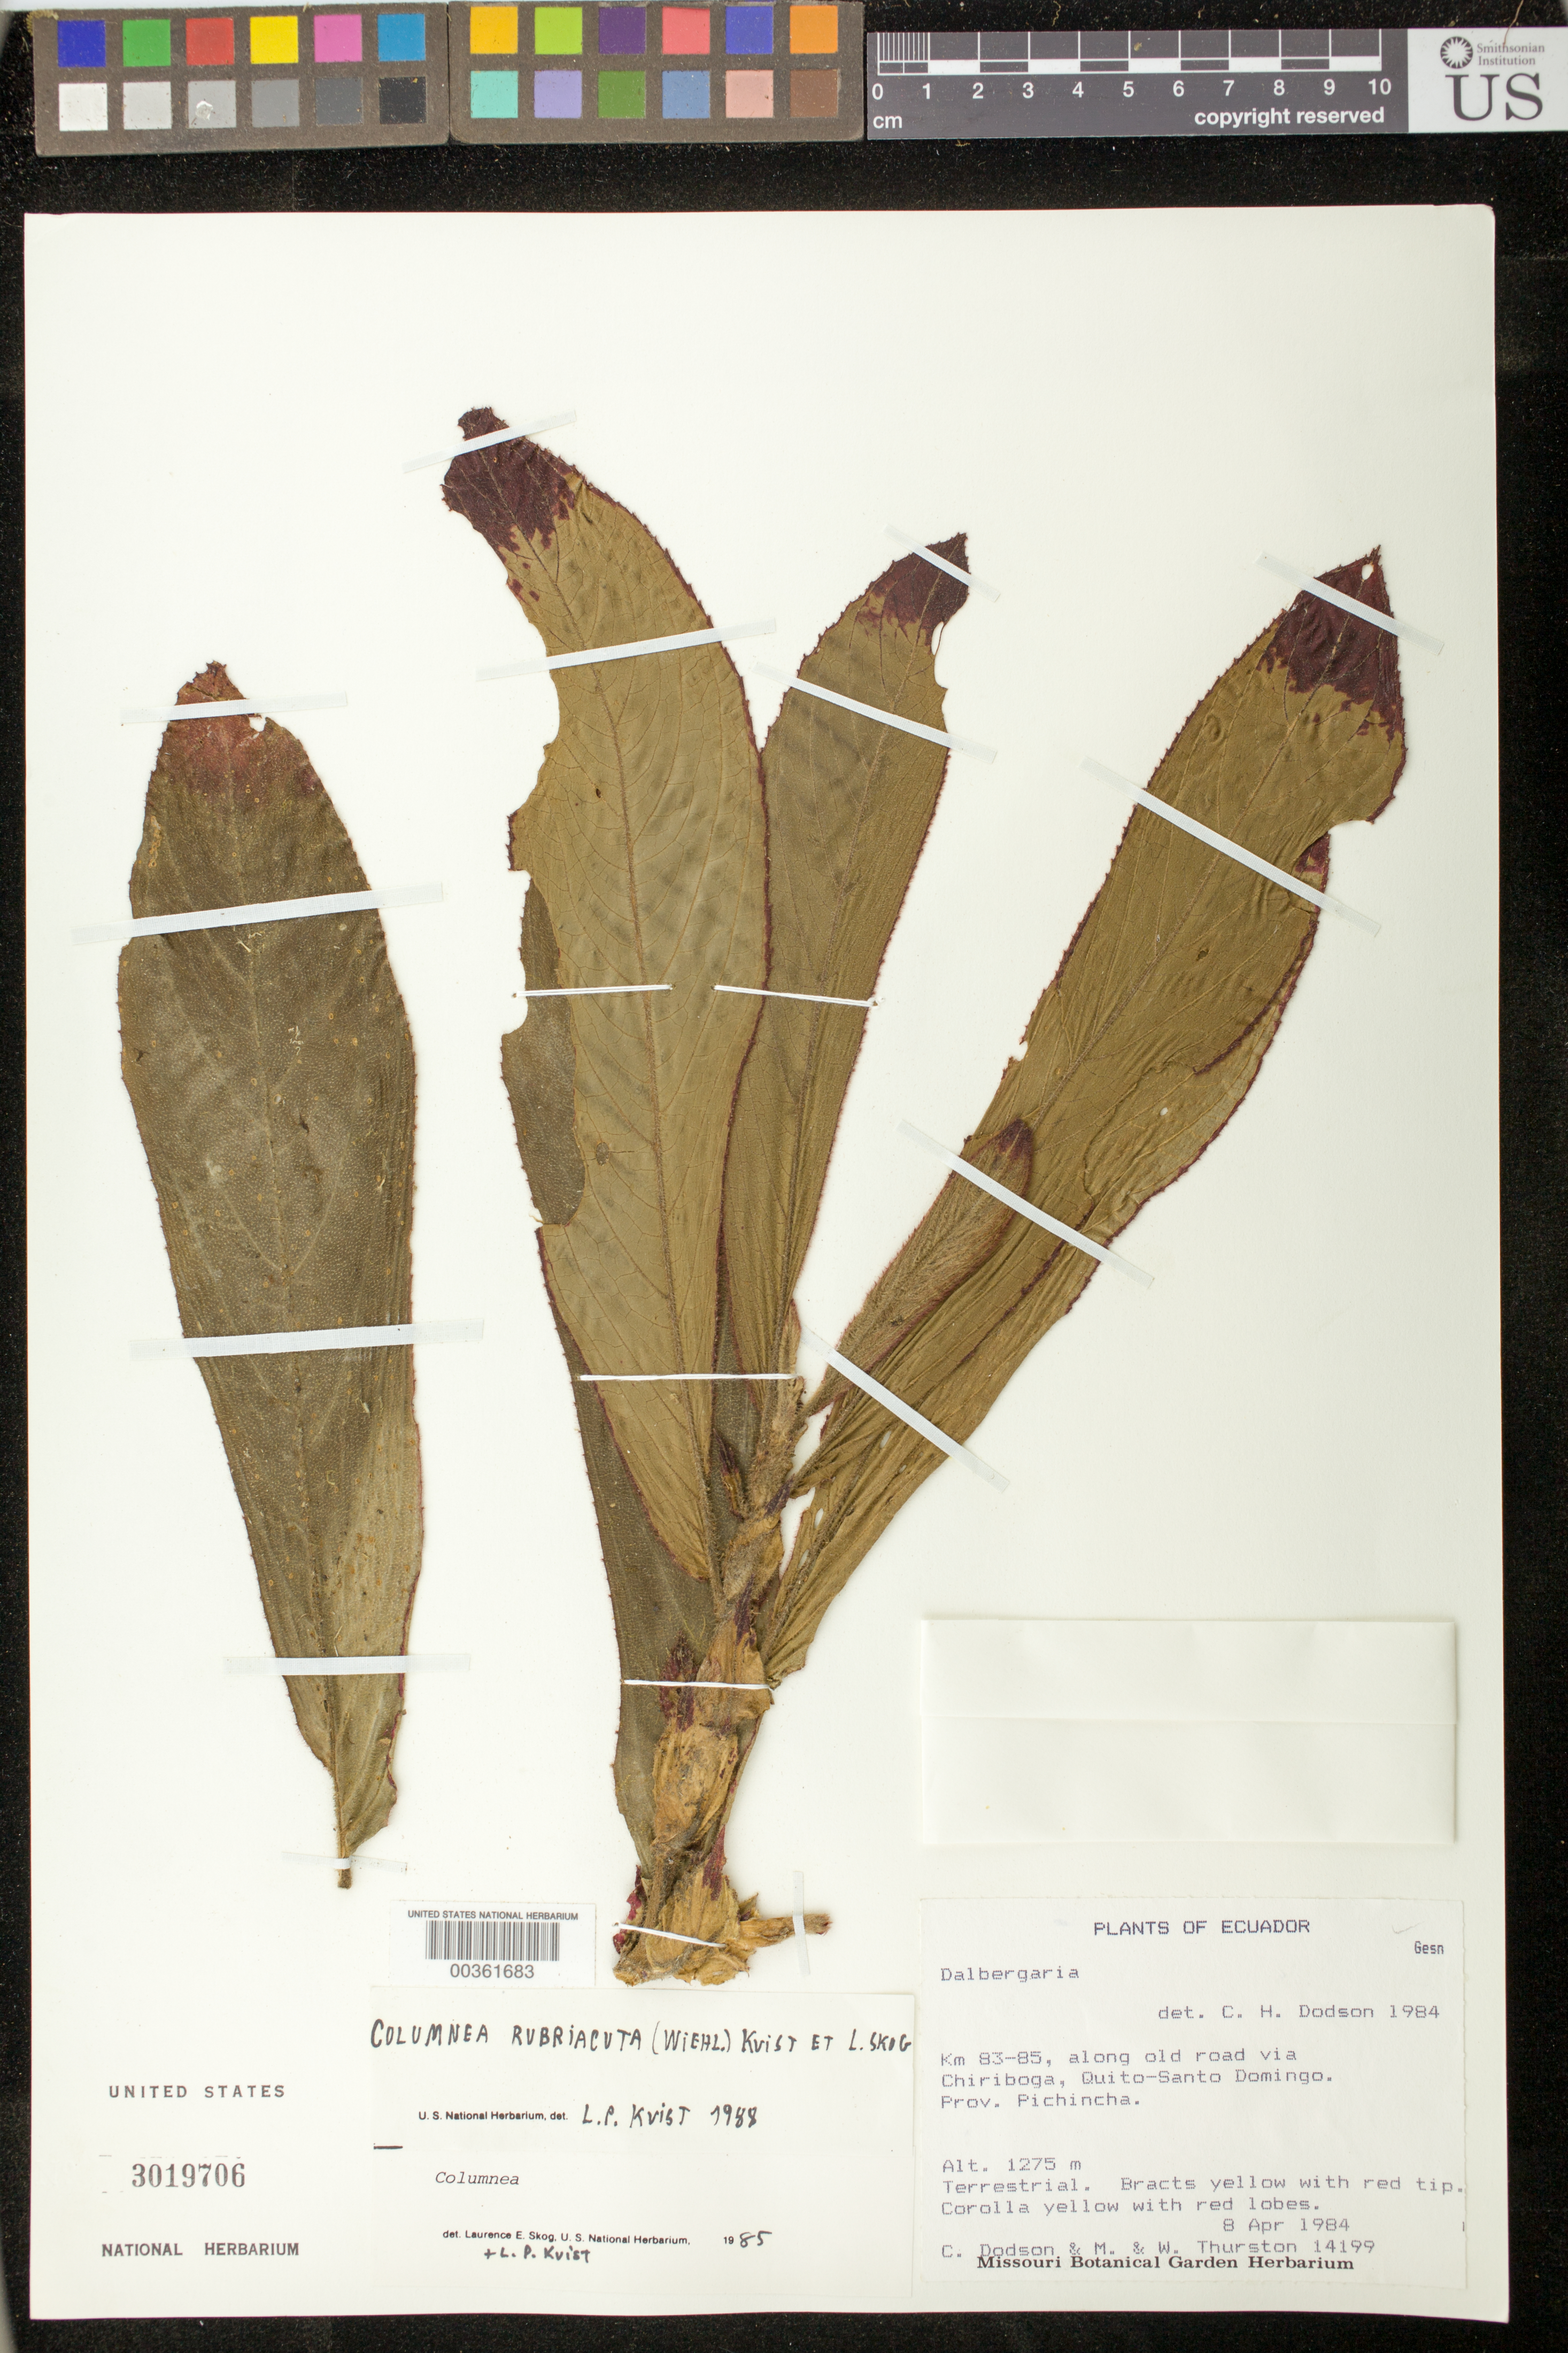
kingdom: Plantae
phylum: Tracheophyta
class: Magnoliopsida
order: Lamiales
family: Gesneriaceae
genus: Columnea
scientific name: Columnea rubriacuta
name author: (Wiehler) L.P. Kvist & L.E. Skog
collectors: C. H. Dodson, M. Thurston & W. Thurston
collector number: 14199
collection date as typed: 08 Apr 1984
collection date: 1984-04-08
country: Ecuador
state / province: Pichincha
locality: Km 83-85, along old road via Chiriboga, Quito-Santo Domingo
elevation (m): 1275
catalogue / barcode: US 3019706